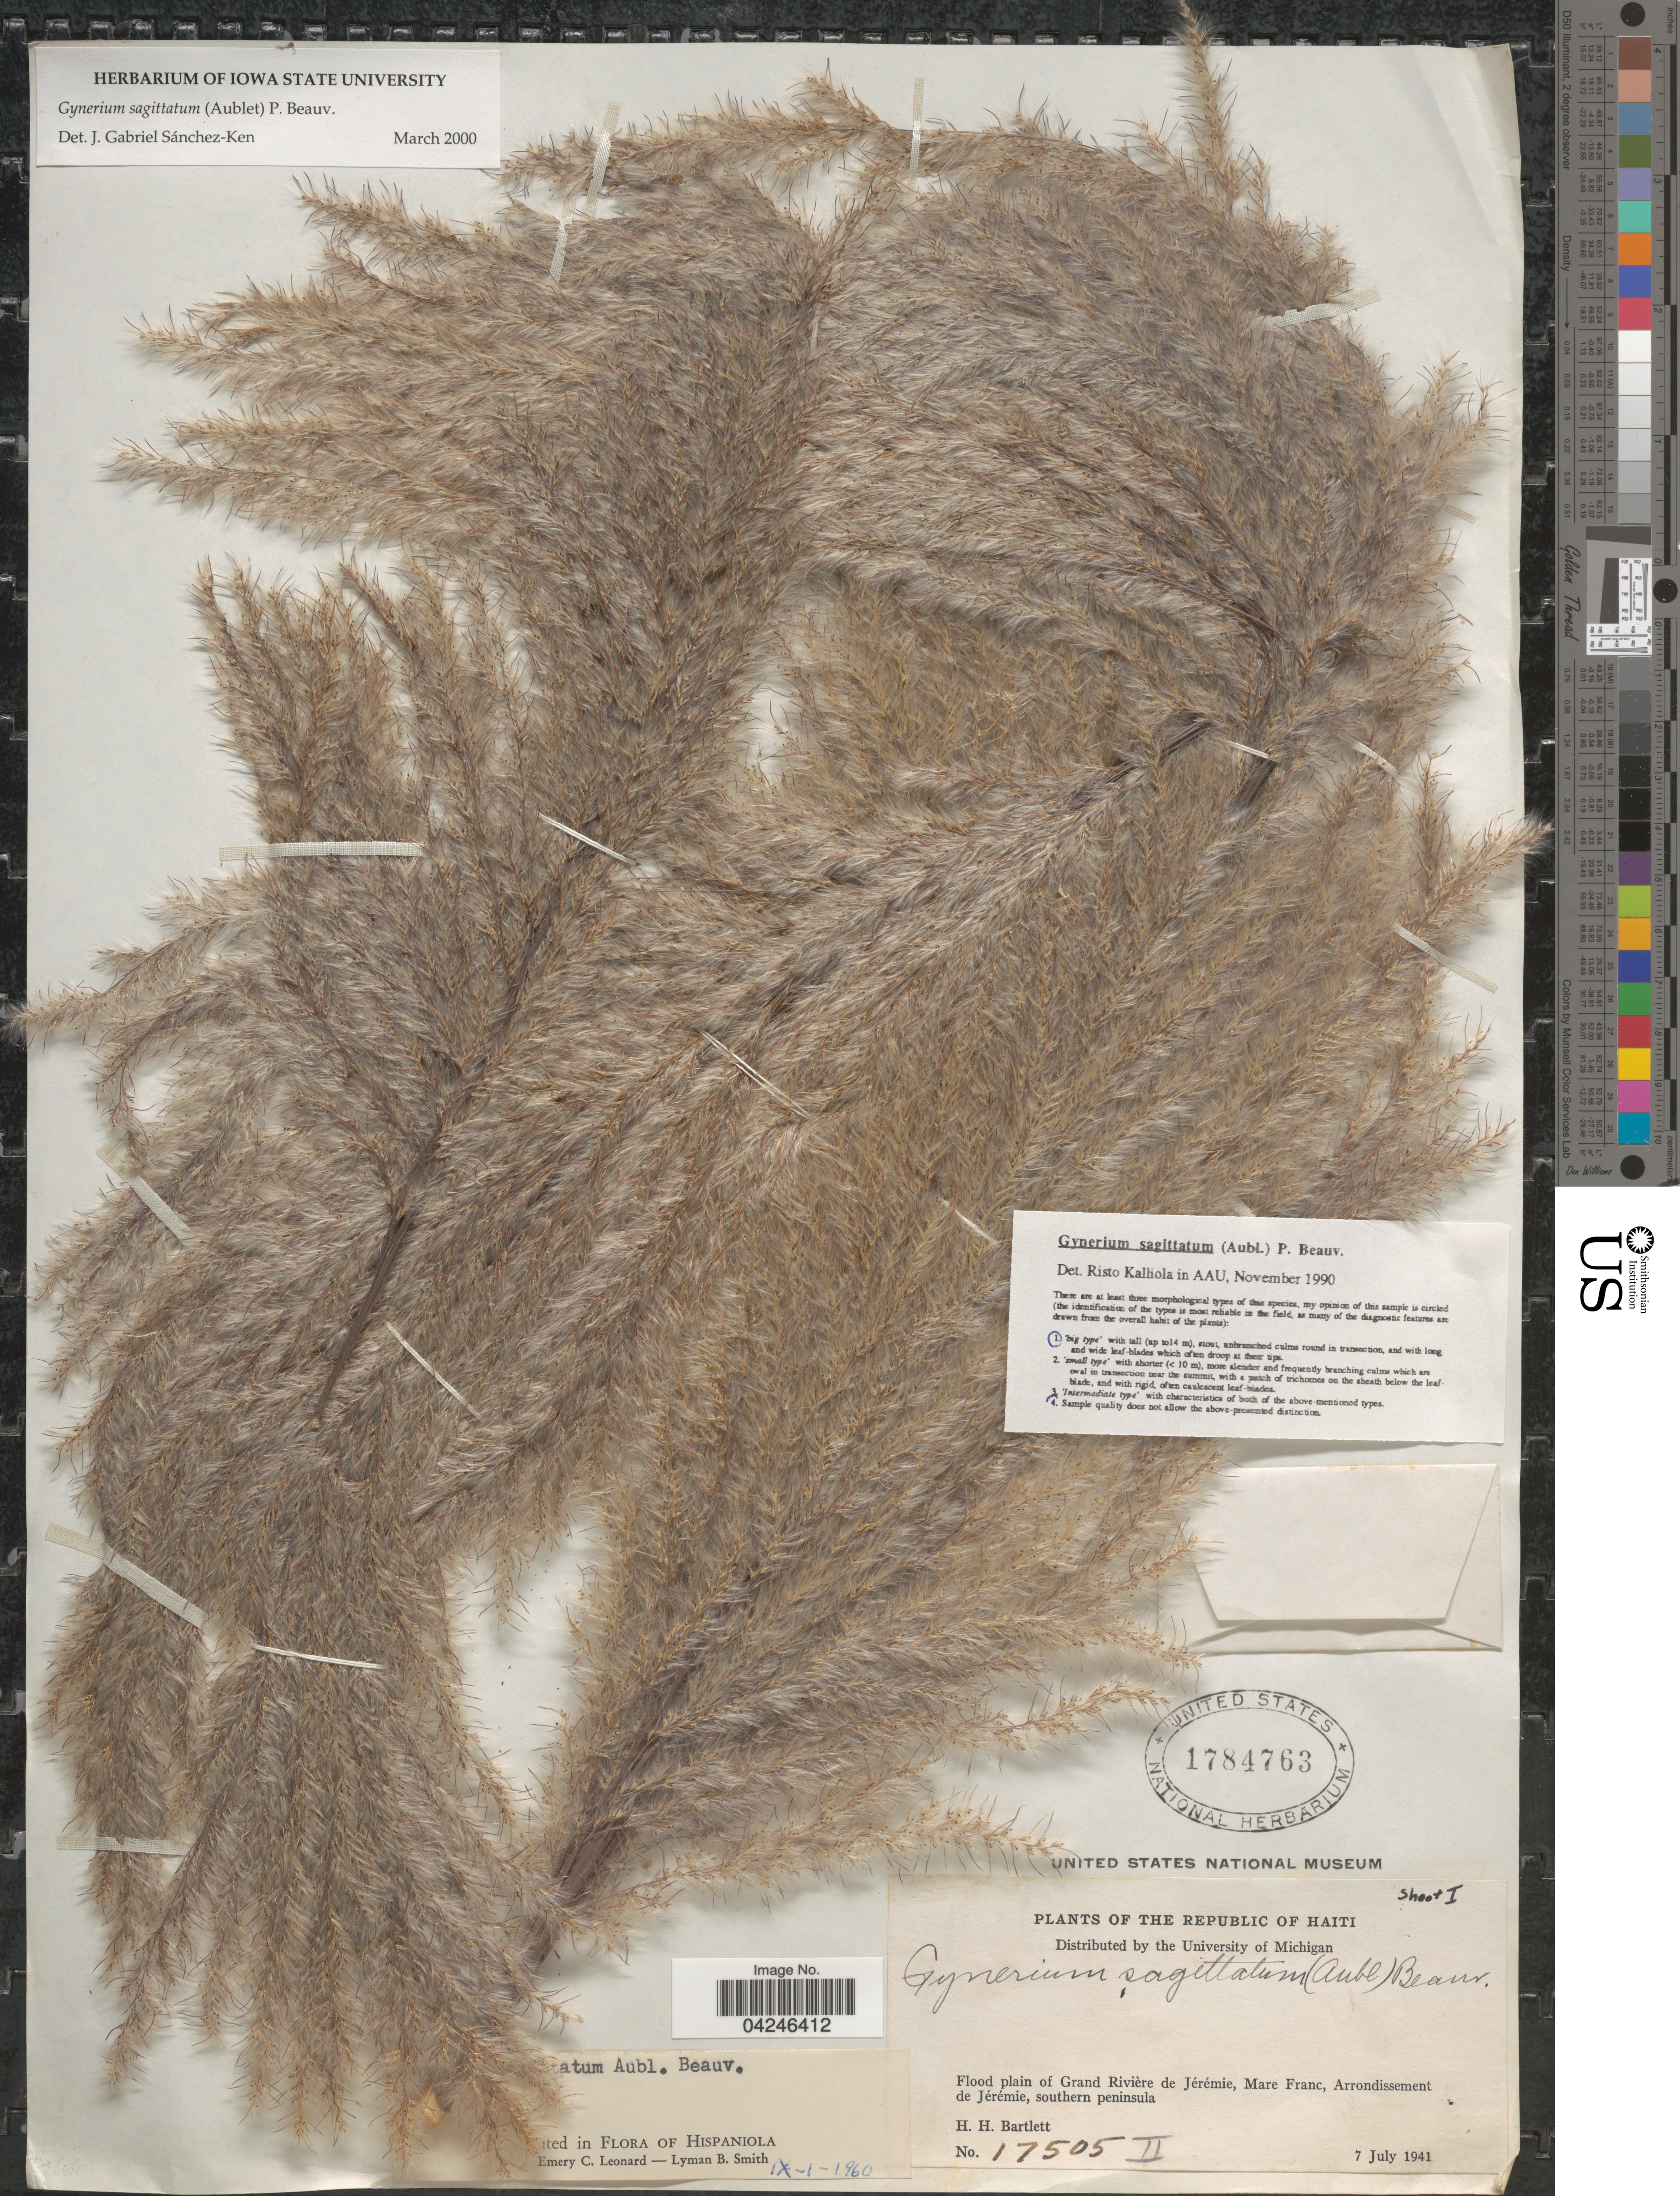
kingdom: Plantae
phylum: Tracheophyta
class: Liliopsida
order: Poales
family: Poaceae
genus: Gynerium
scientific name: Gynerium sagittatum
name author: (Aubl.) P. Beauv.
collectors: H. H. Bartlett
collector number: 17505II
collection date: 1941-07-07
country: Haiti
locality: The Republic of Haiti. Flood plain of Grand Rivière de Jérémie, Mare Franc, Arrondissement de Jérémie, southern peninsula.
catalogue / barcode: US 1784763